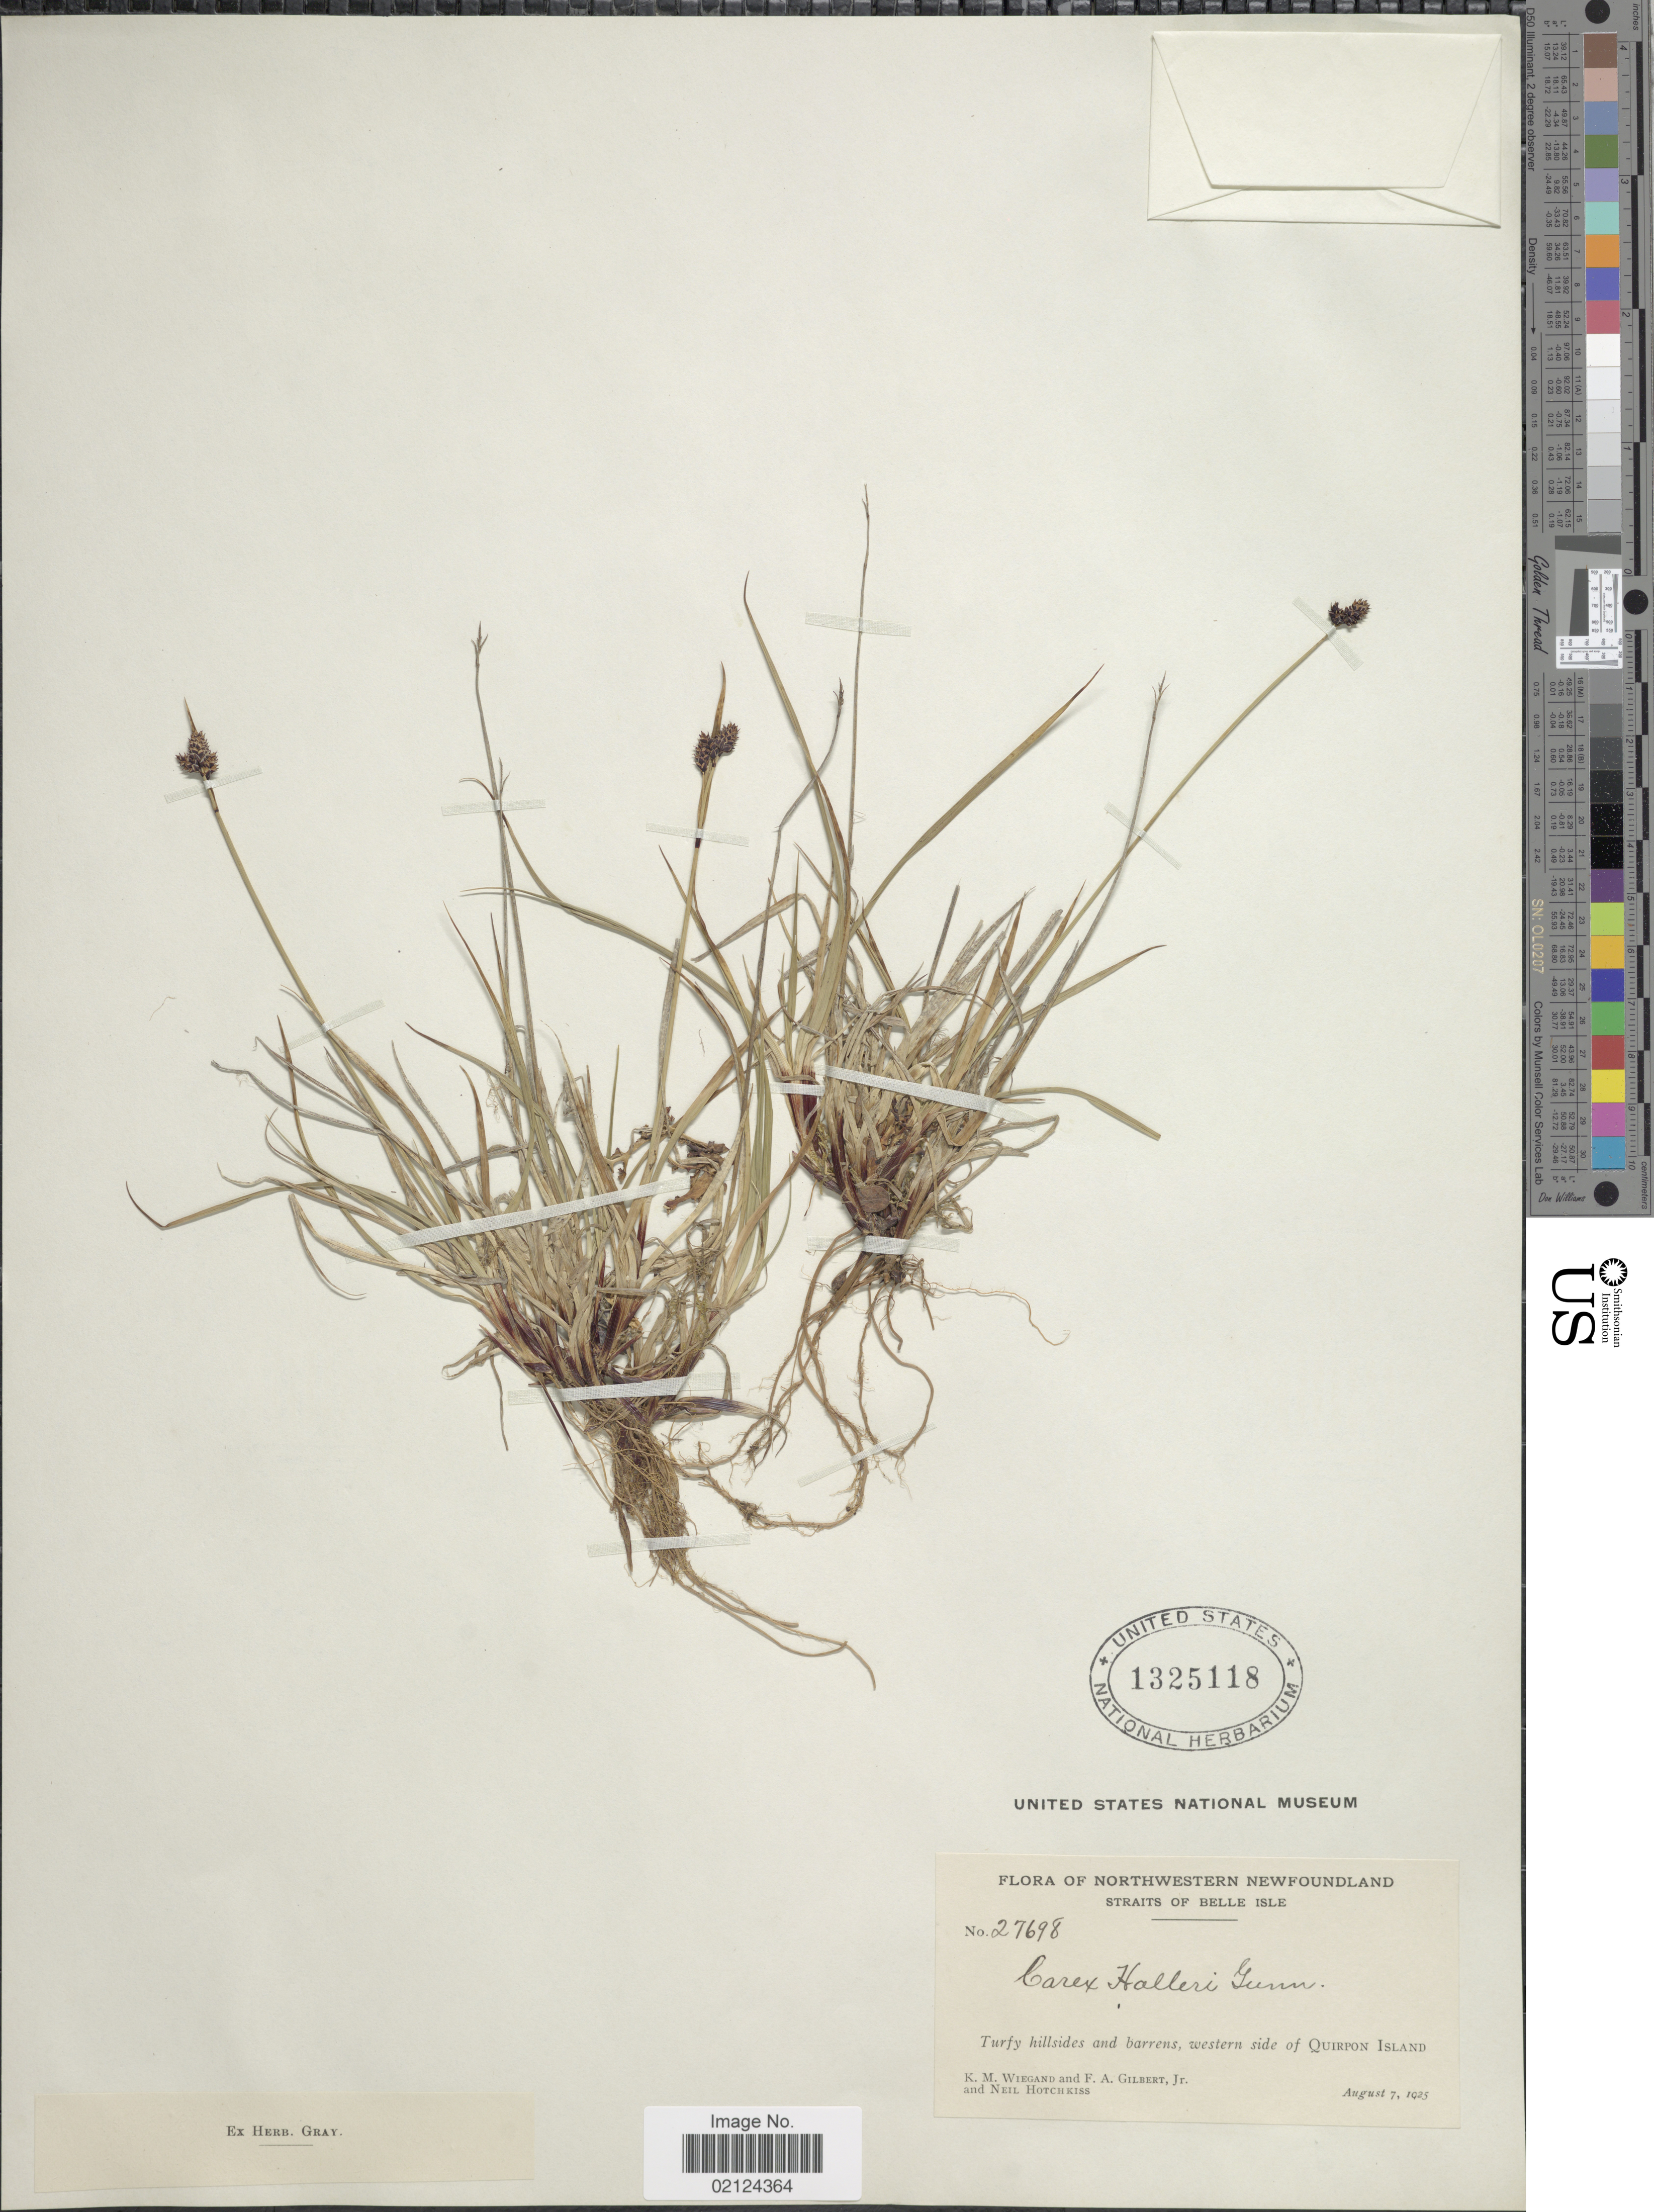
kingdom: Plantae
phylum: Tracheophyta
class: Liliopsida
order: Poales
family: Cyperaceae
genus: Carex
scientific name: Carex media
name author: R. Br.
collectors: K. M. Wiegand, F. A. Gilbert & N. Hotchkiss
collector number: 27698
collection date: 1925-08-07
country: Canada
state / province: Newfoundland and Labrador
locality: Northwestern Newfoundland, Straits of Belle Isle, western side of Quirpon Island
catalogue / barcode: US 1325118